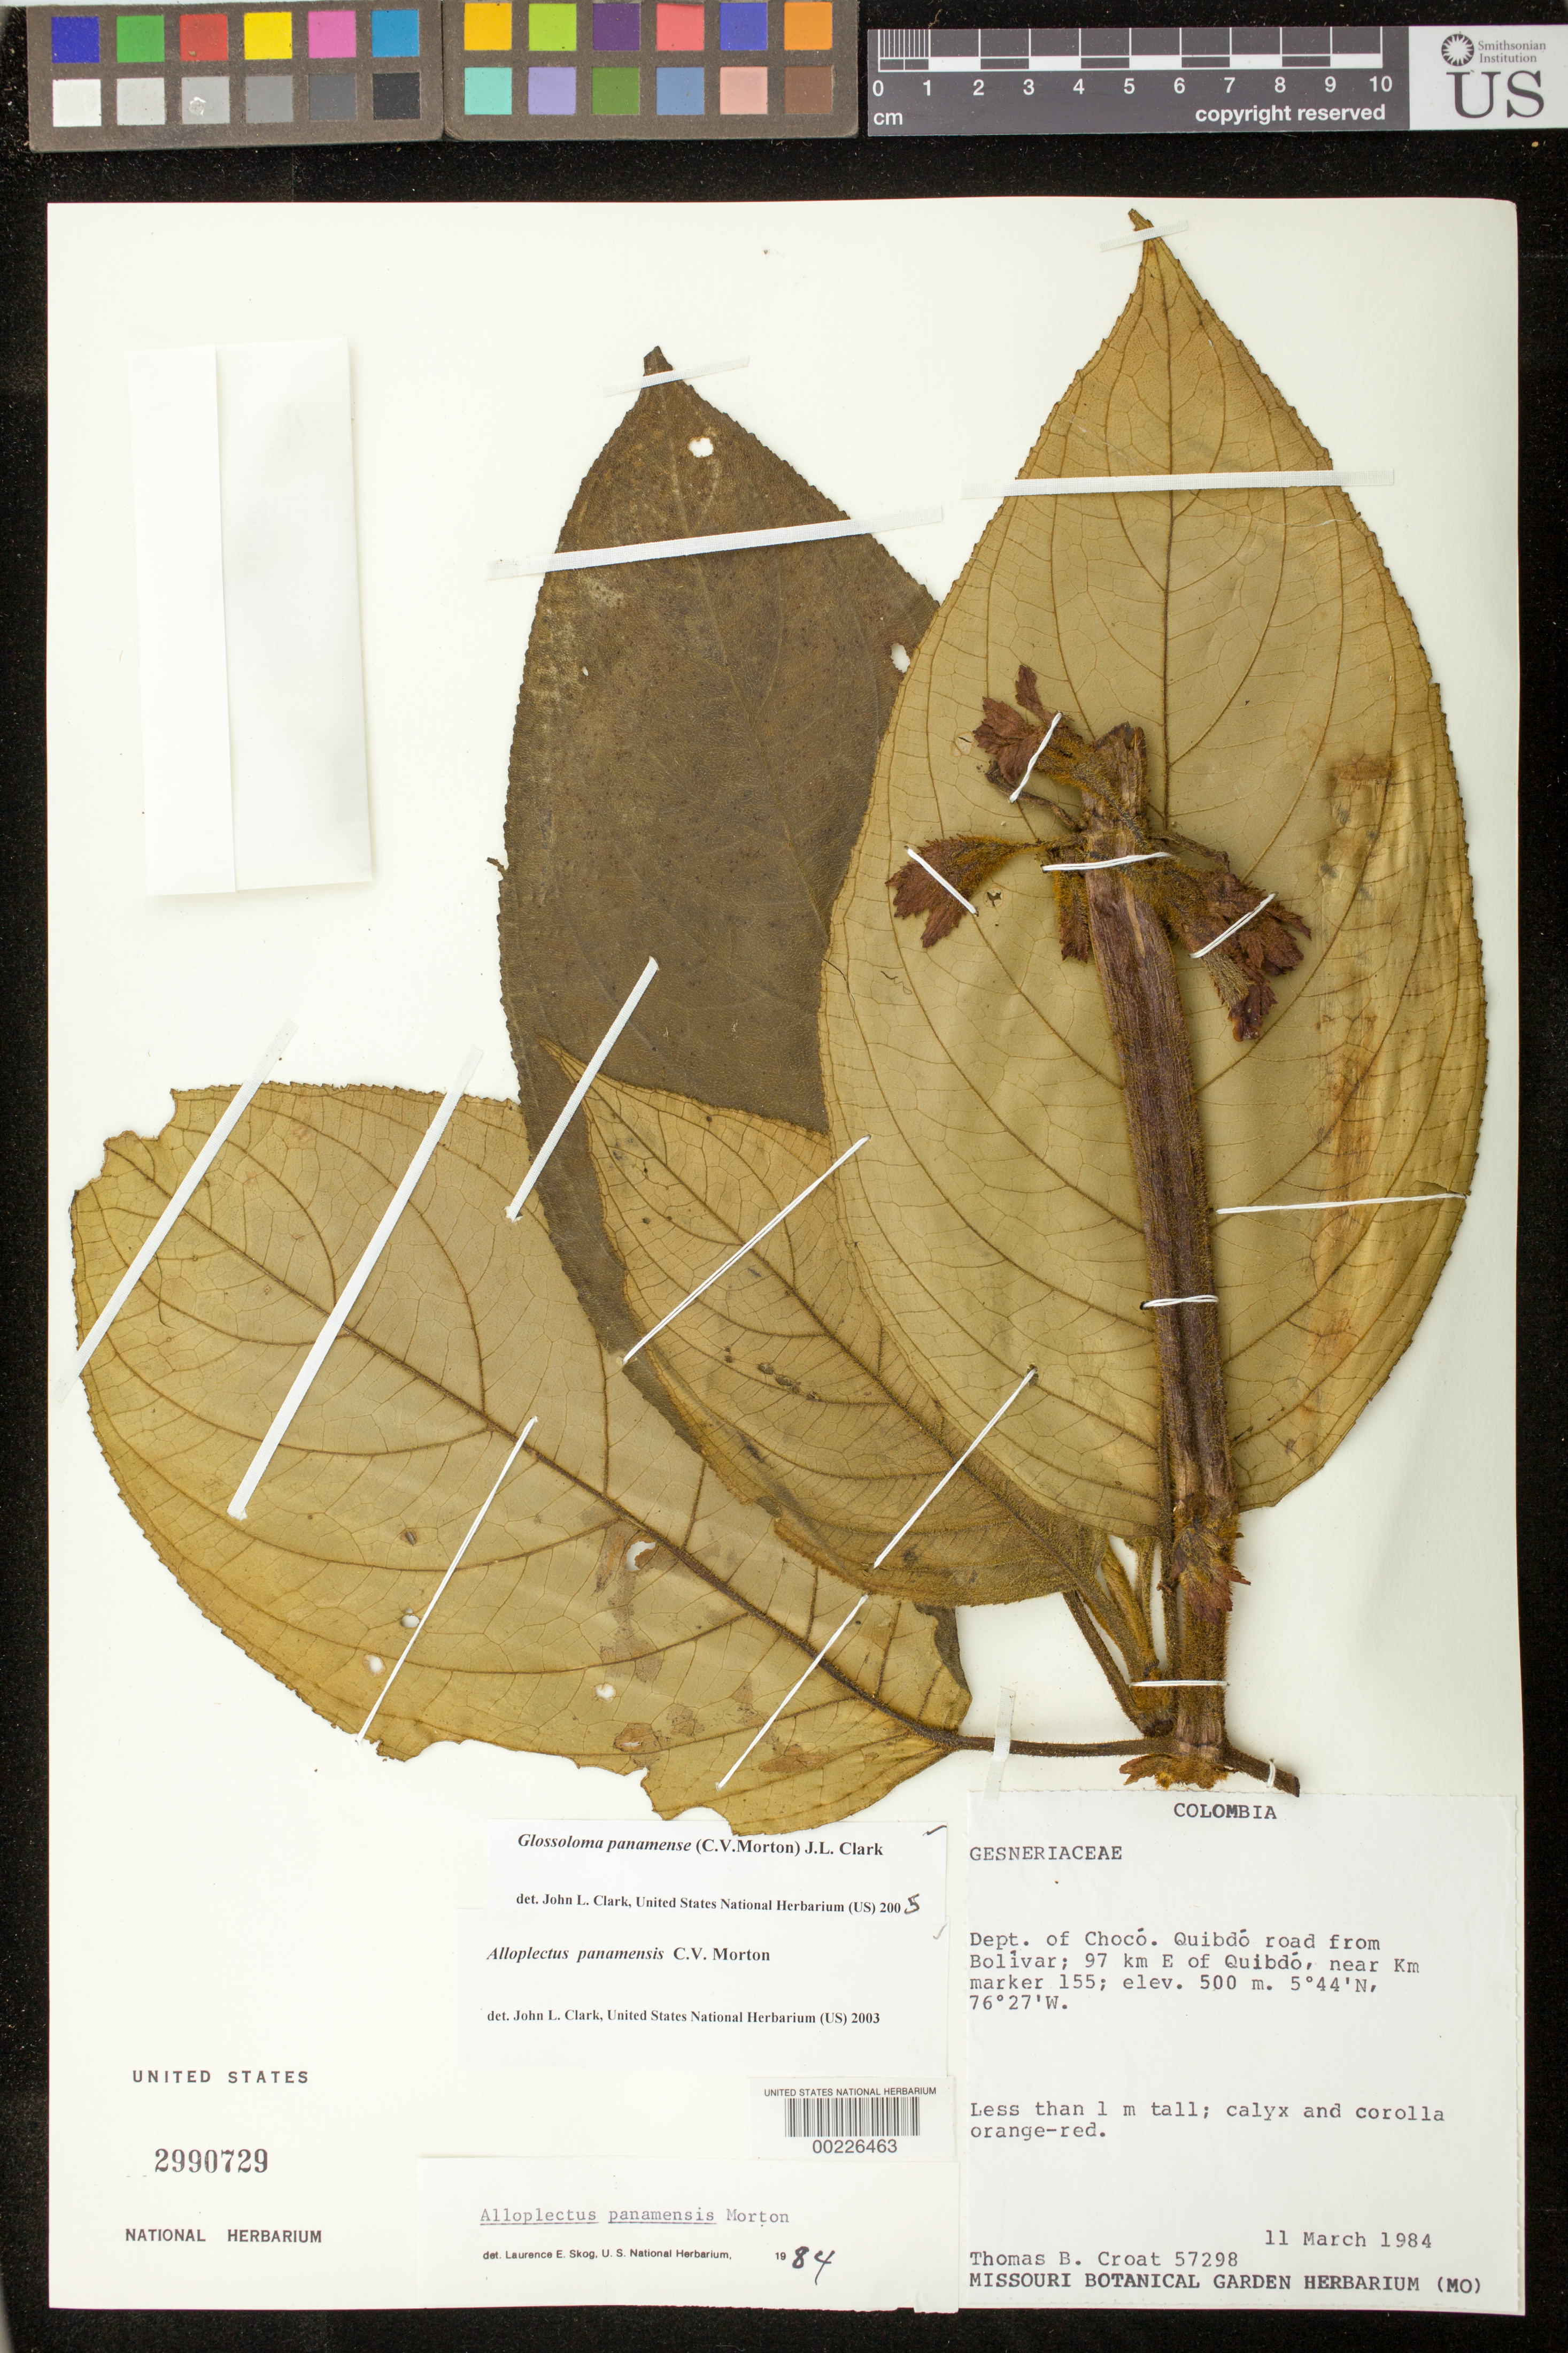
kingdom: Plantae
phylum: Tracheophyta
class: Magnoliopsida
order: Lamiales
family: Gesneriaceae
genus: Glossoloma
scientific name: Glossoloma panamense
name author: (C.V. Morton) J.L. Clark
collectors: T. B. Croat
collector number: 57298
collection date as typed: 11 Mar 1984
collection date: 1984-03-11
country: Colombia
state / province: Chocó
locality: Quibdo road from Bolivar, 97 km E of Quibdo, near km marker 155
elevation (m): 500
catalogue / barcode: US 2990729